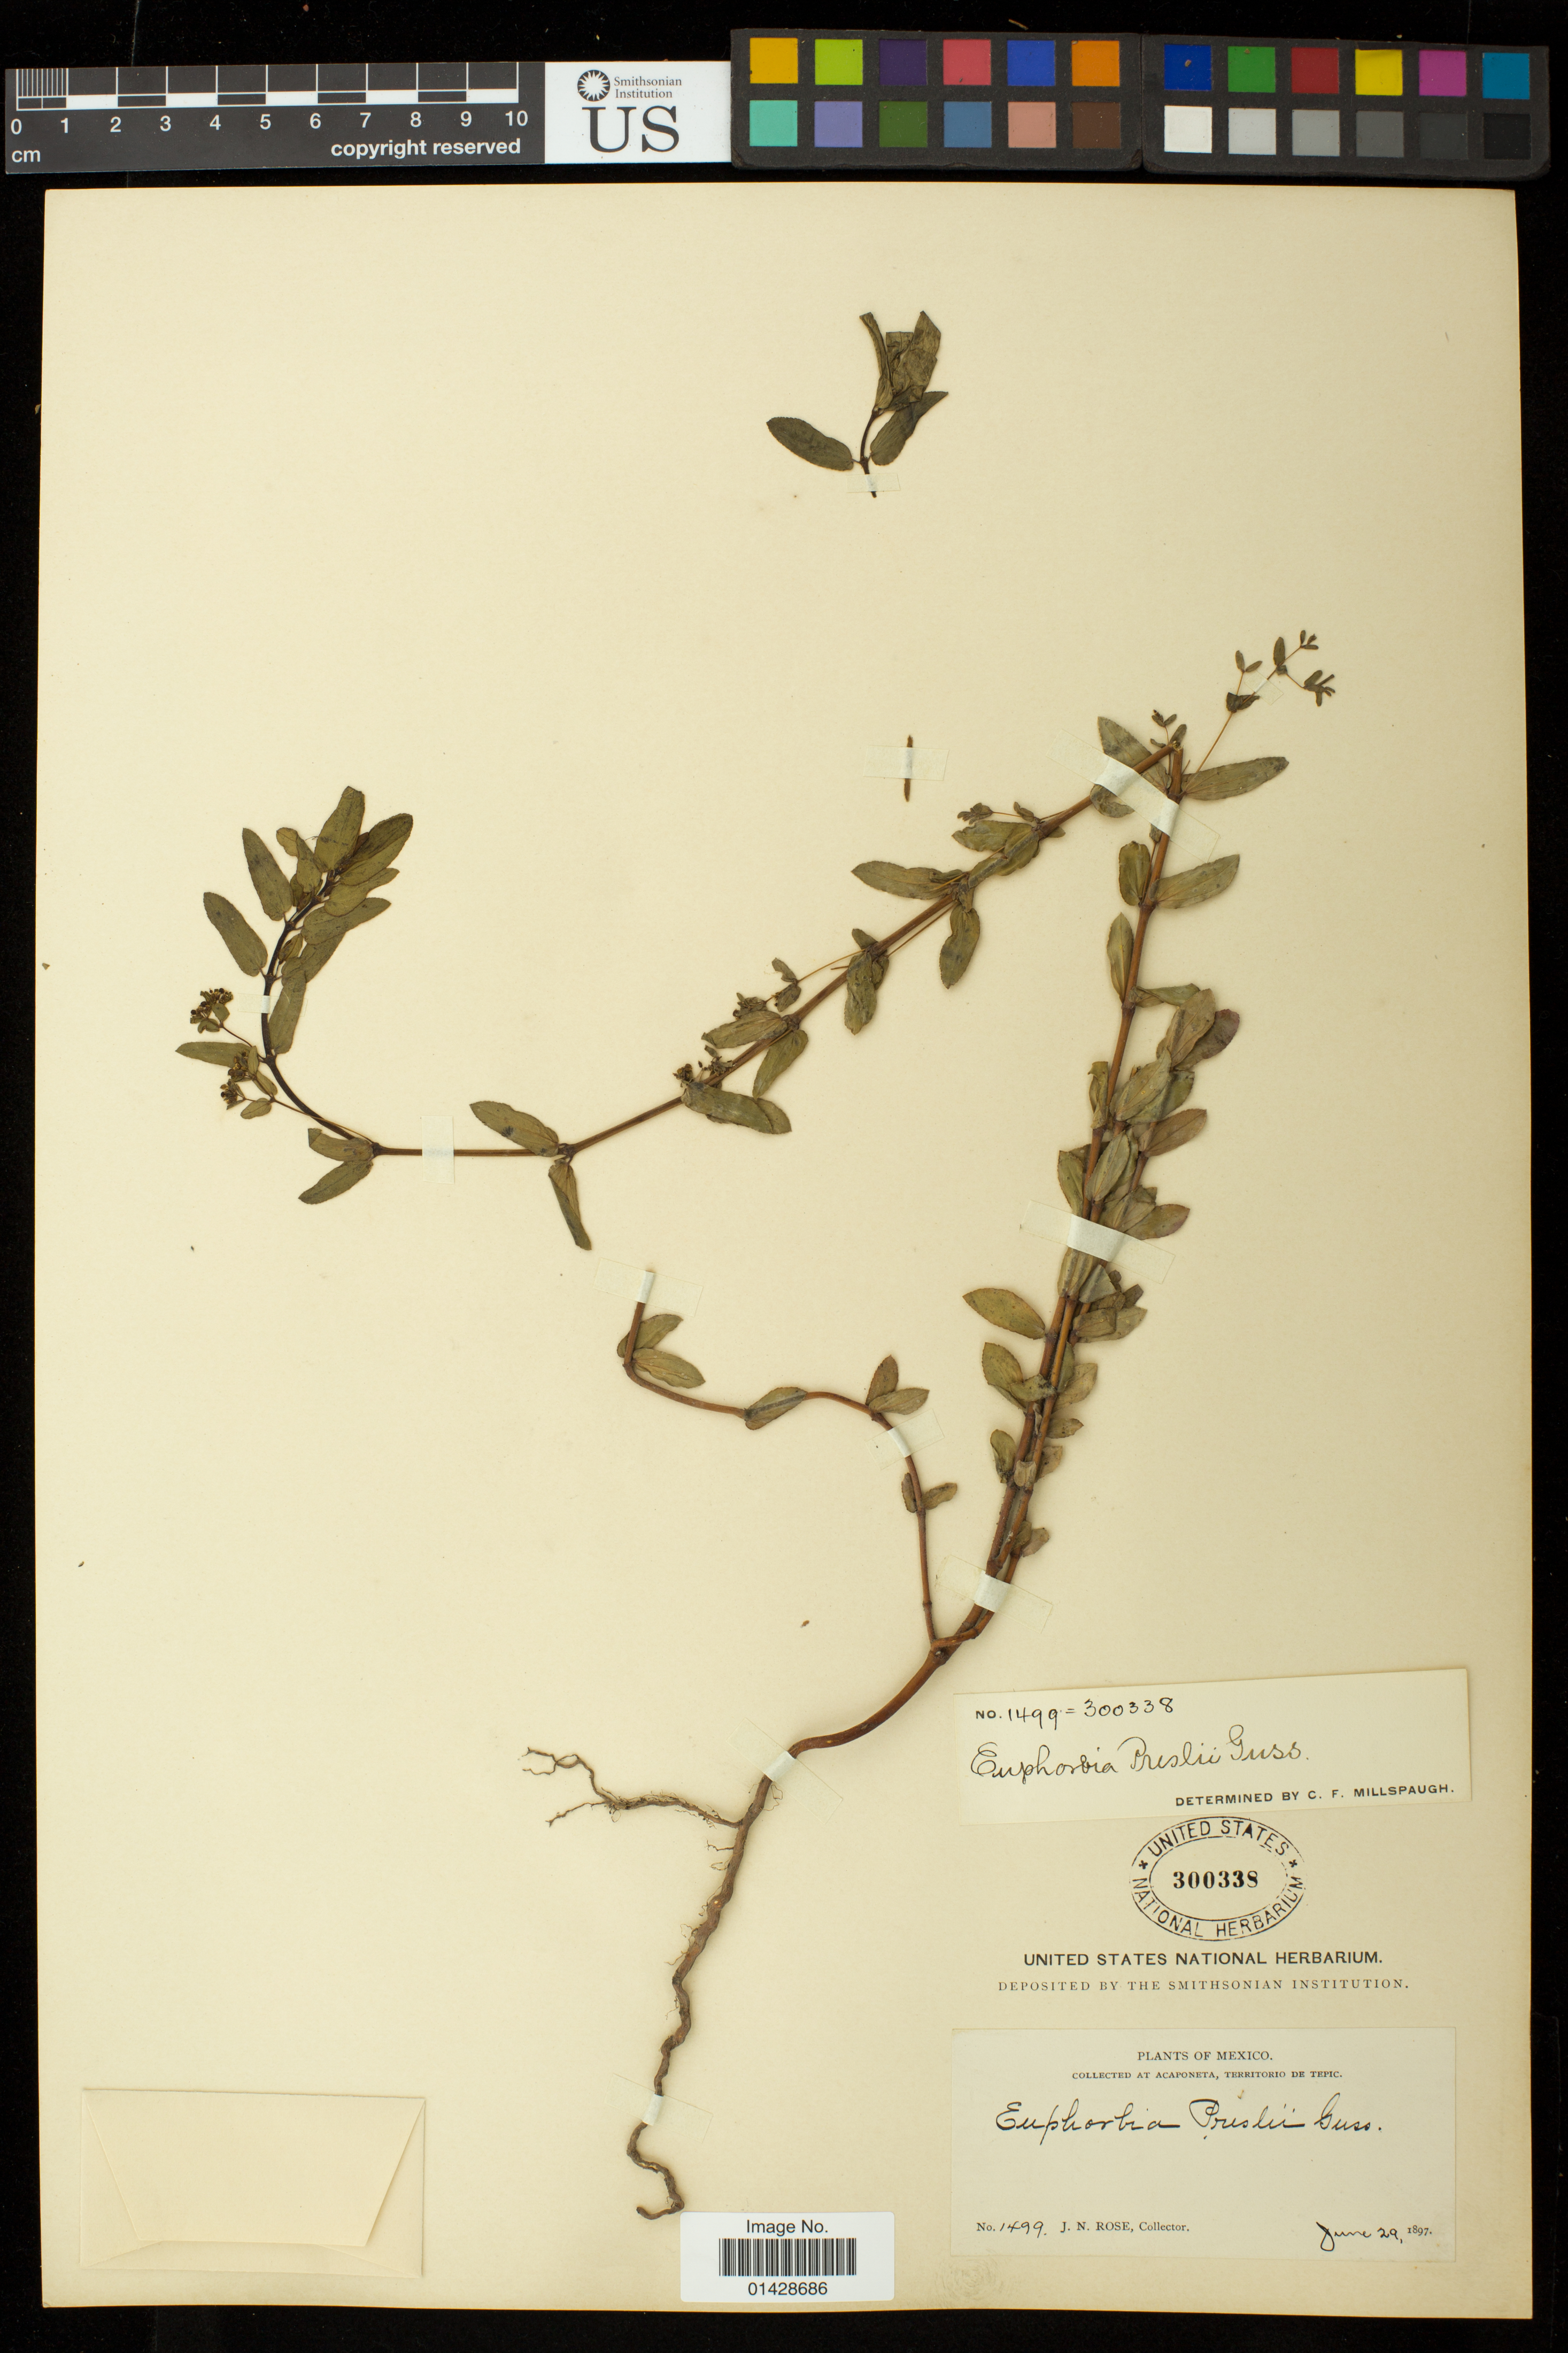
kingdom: Plantae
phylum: Tracheophyta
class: Magnoliopsida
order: Malpighiales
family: Euphorbiaceae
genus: Euphorbia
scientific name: Euphorbia nutans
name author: Lag.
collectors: J. N. Rose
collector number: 1499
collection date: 1897-06-29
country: Mexico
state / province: Nayarit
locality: Acaponeta, Territorio de Tepic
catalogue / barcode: US 300338